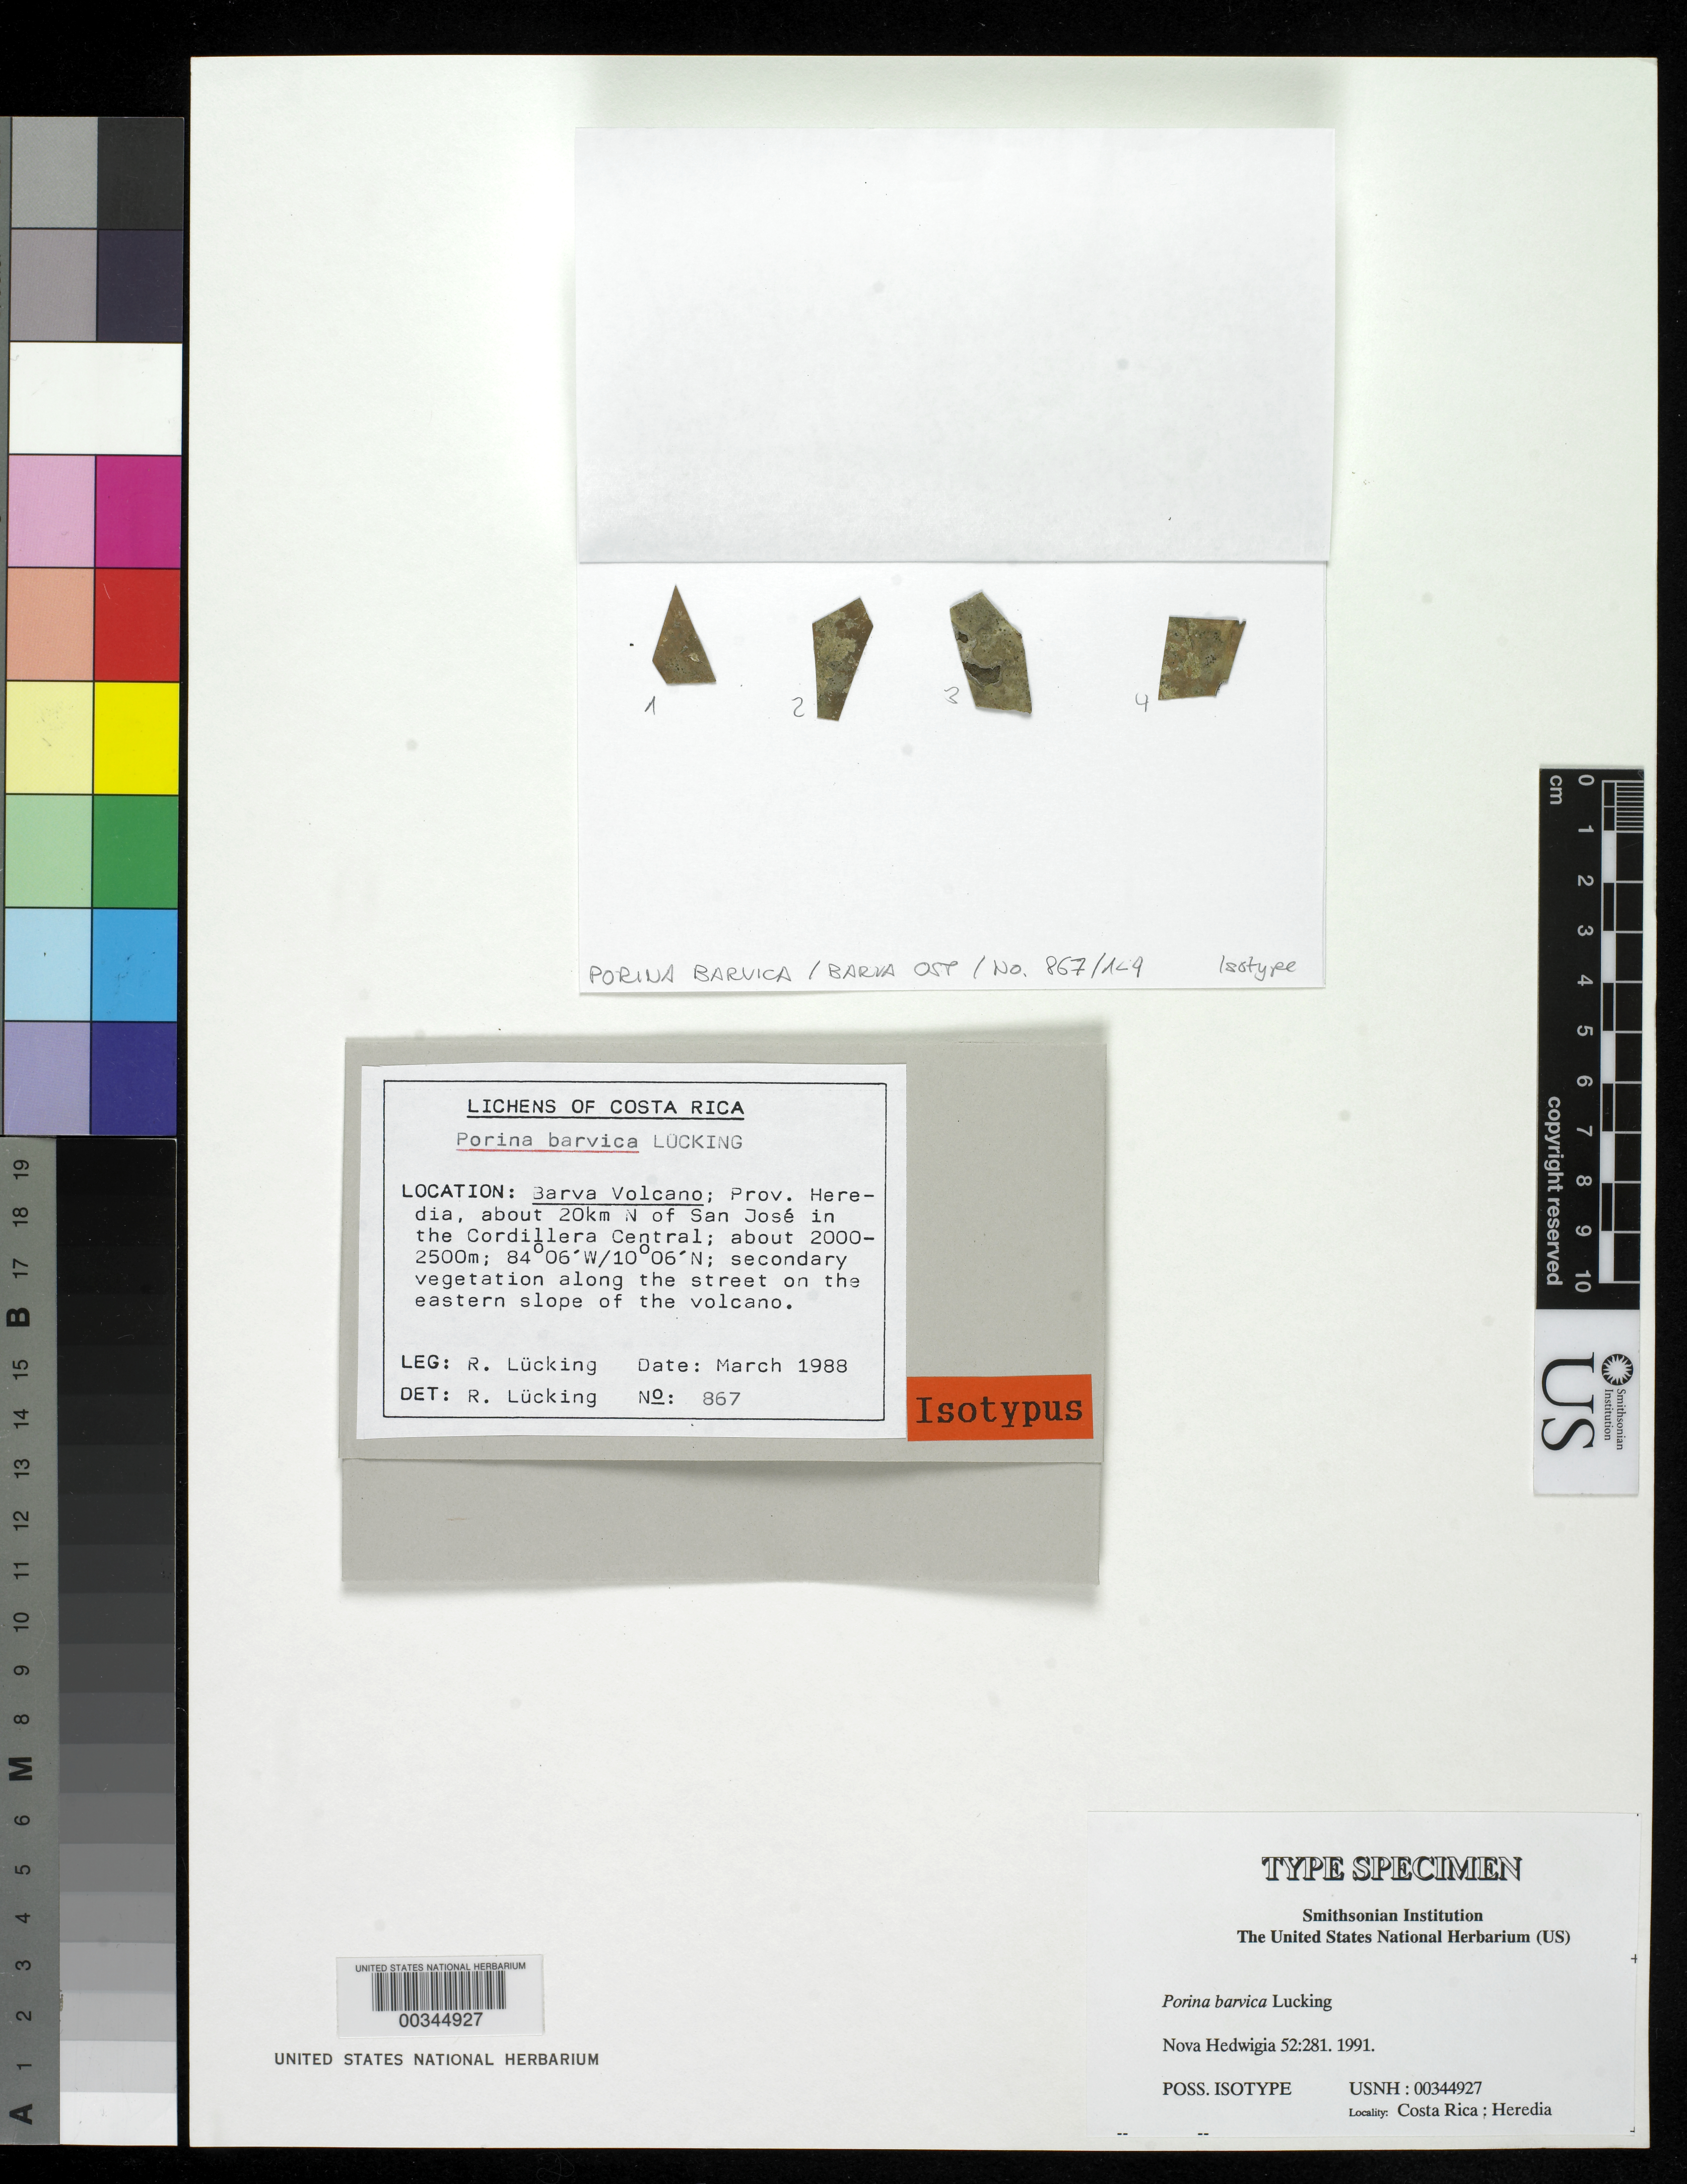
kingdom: Fungi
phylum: Ascomycota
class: Lecanoromycetes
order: Ostropales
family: Porinaceae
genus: Porina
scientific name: Porina barvica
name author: Lücking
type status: Possible Isotype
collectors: R. Lücking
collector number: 867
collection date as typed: Mar 1988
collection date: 1988-03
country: Costa Rica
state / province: Heredia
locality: Barva Volcano, ca. 20 km N of San Jose in Cordillera Central, along street on eastern slope of volcano.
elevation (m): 2000